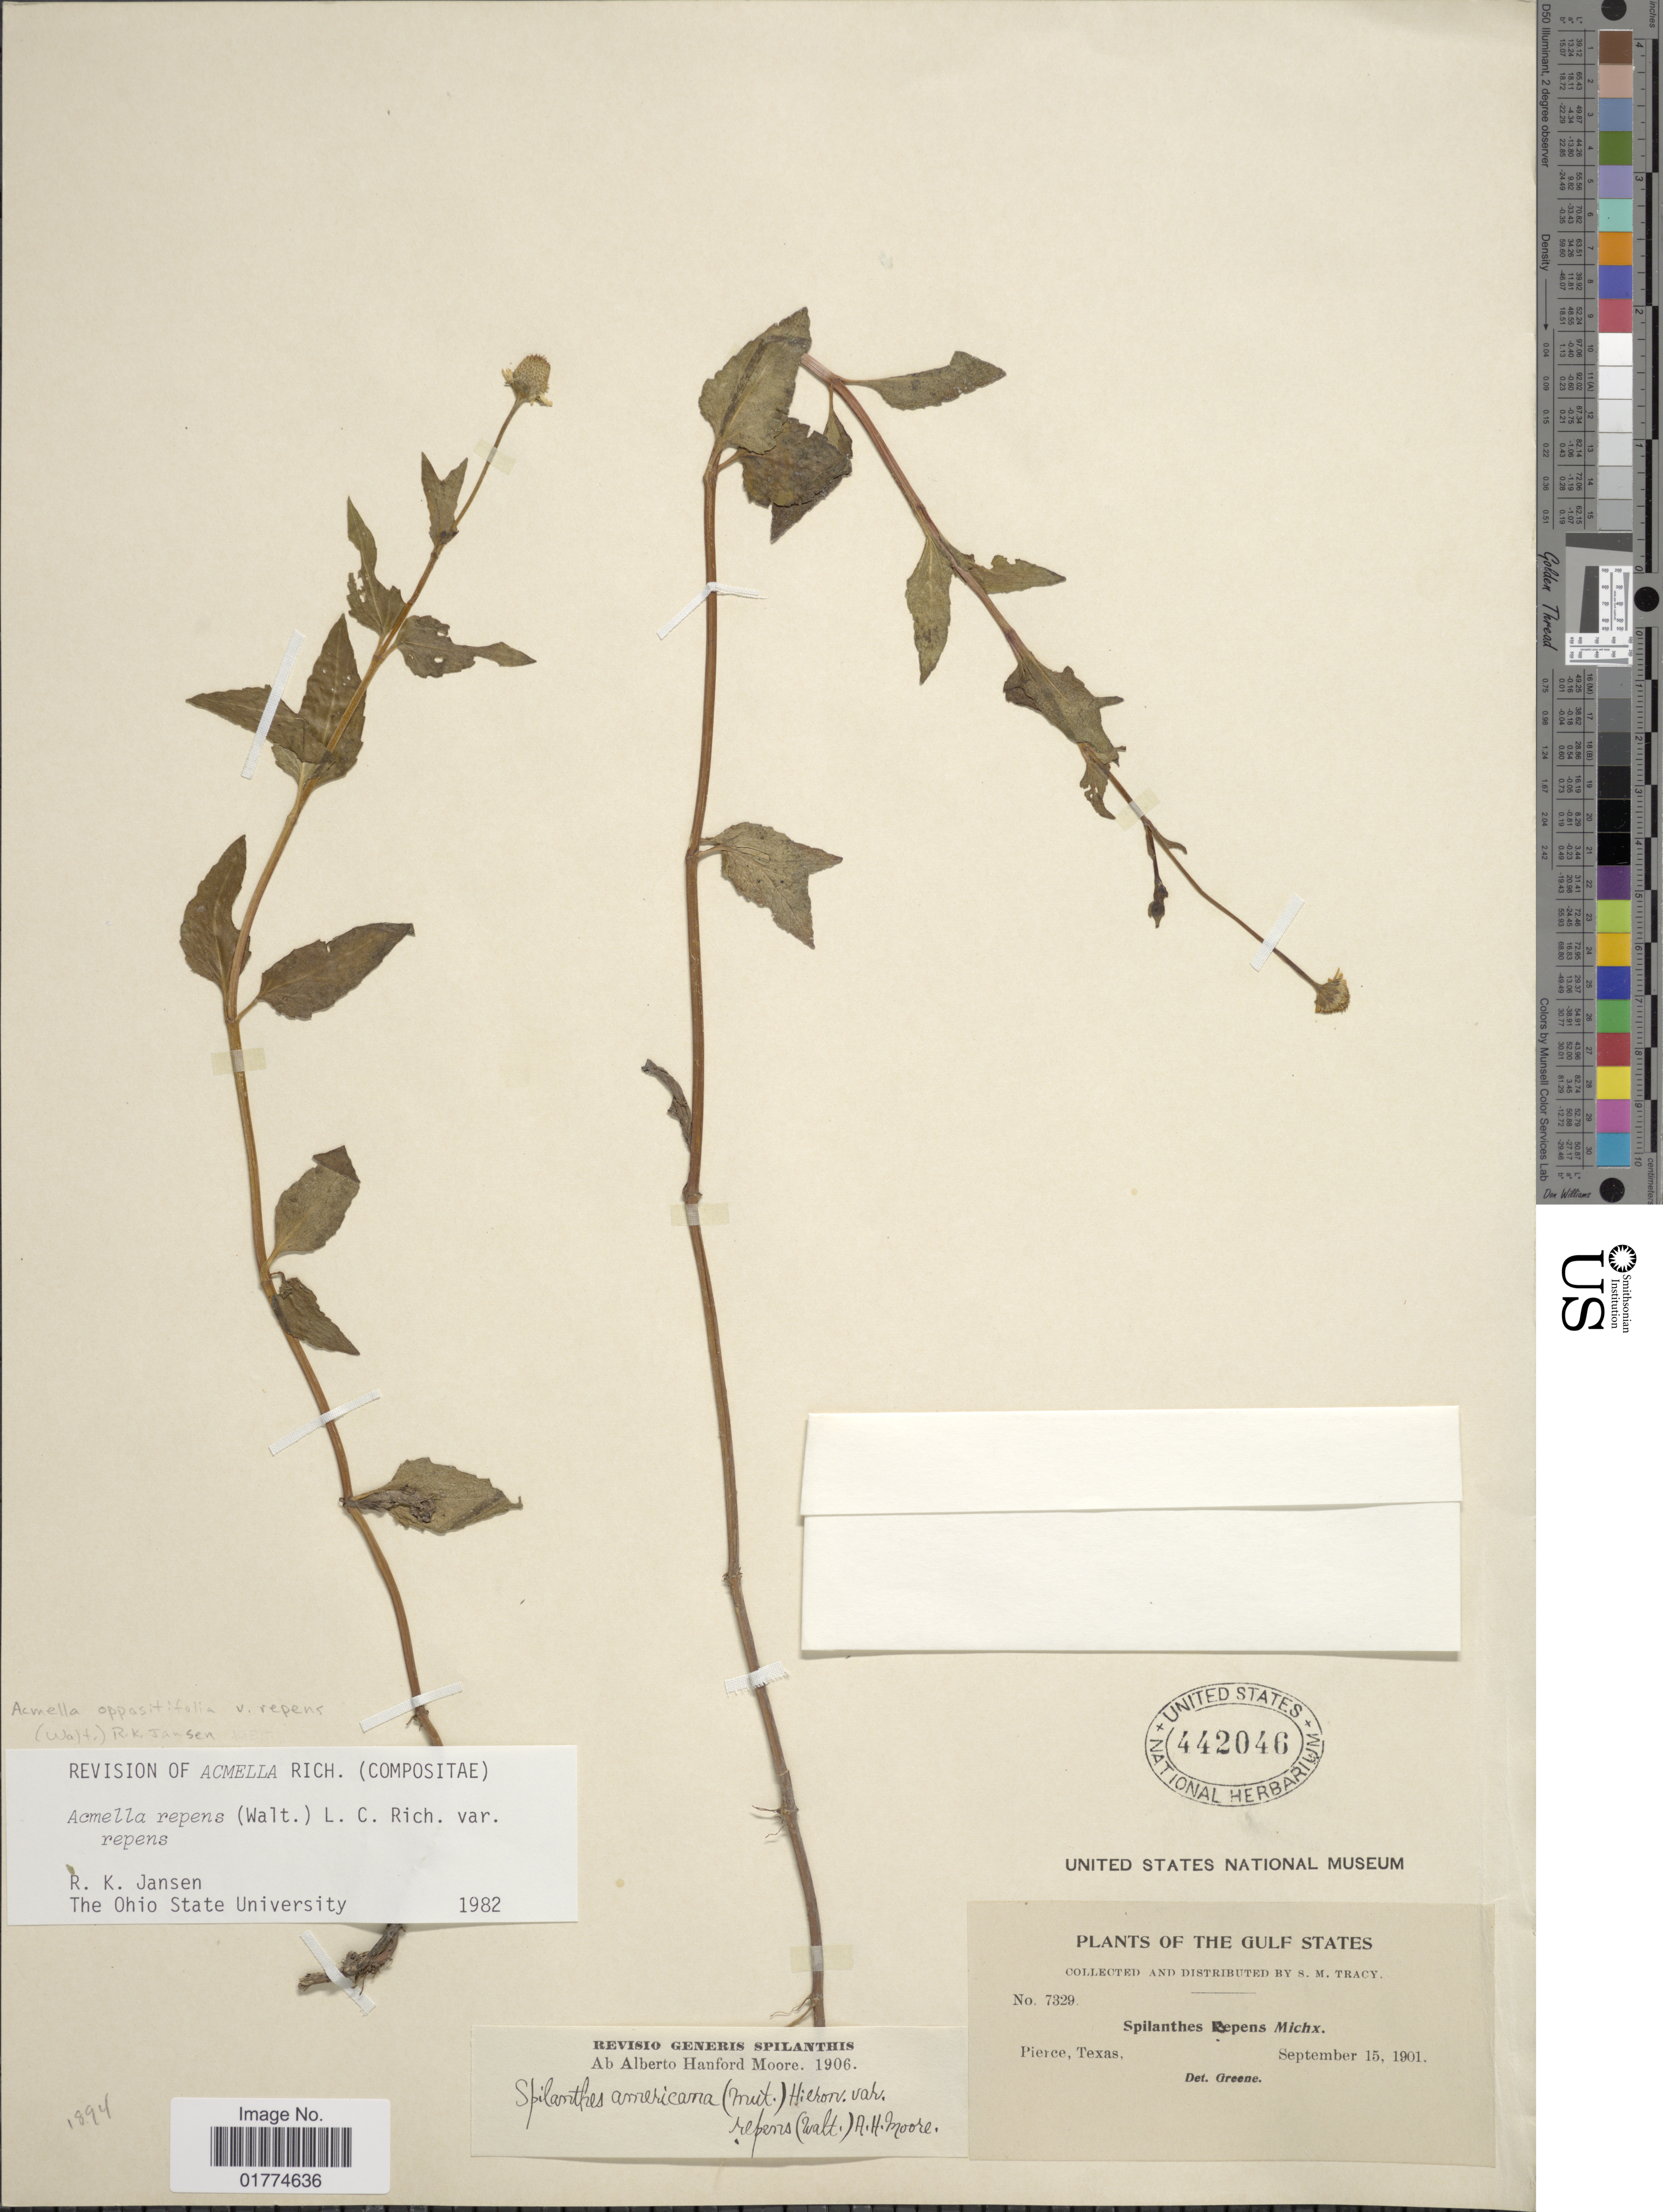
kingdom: Plantae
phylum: Tracheophyta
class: Magnoliopsida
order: Asterales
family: Asteraceae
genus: Acmella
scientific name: Acmella oppositifolia var. repens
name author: (Walter) R.K. Jansen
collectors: S. M. Tracy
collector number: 7329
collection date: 1901-09-15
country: United States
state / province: Texas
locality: Pierce. Gulf States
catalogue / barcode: US 442046